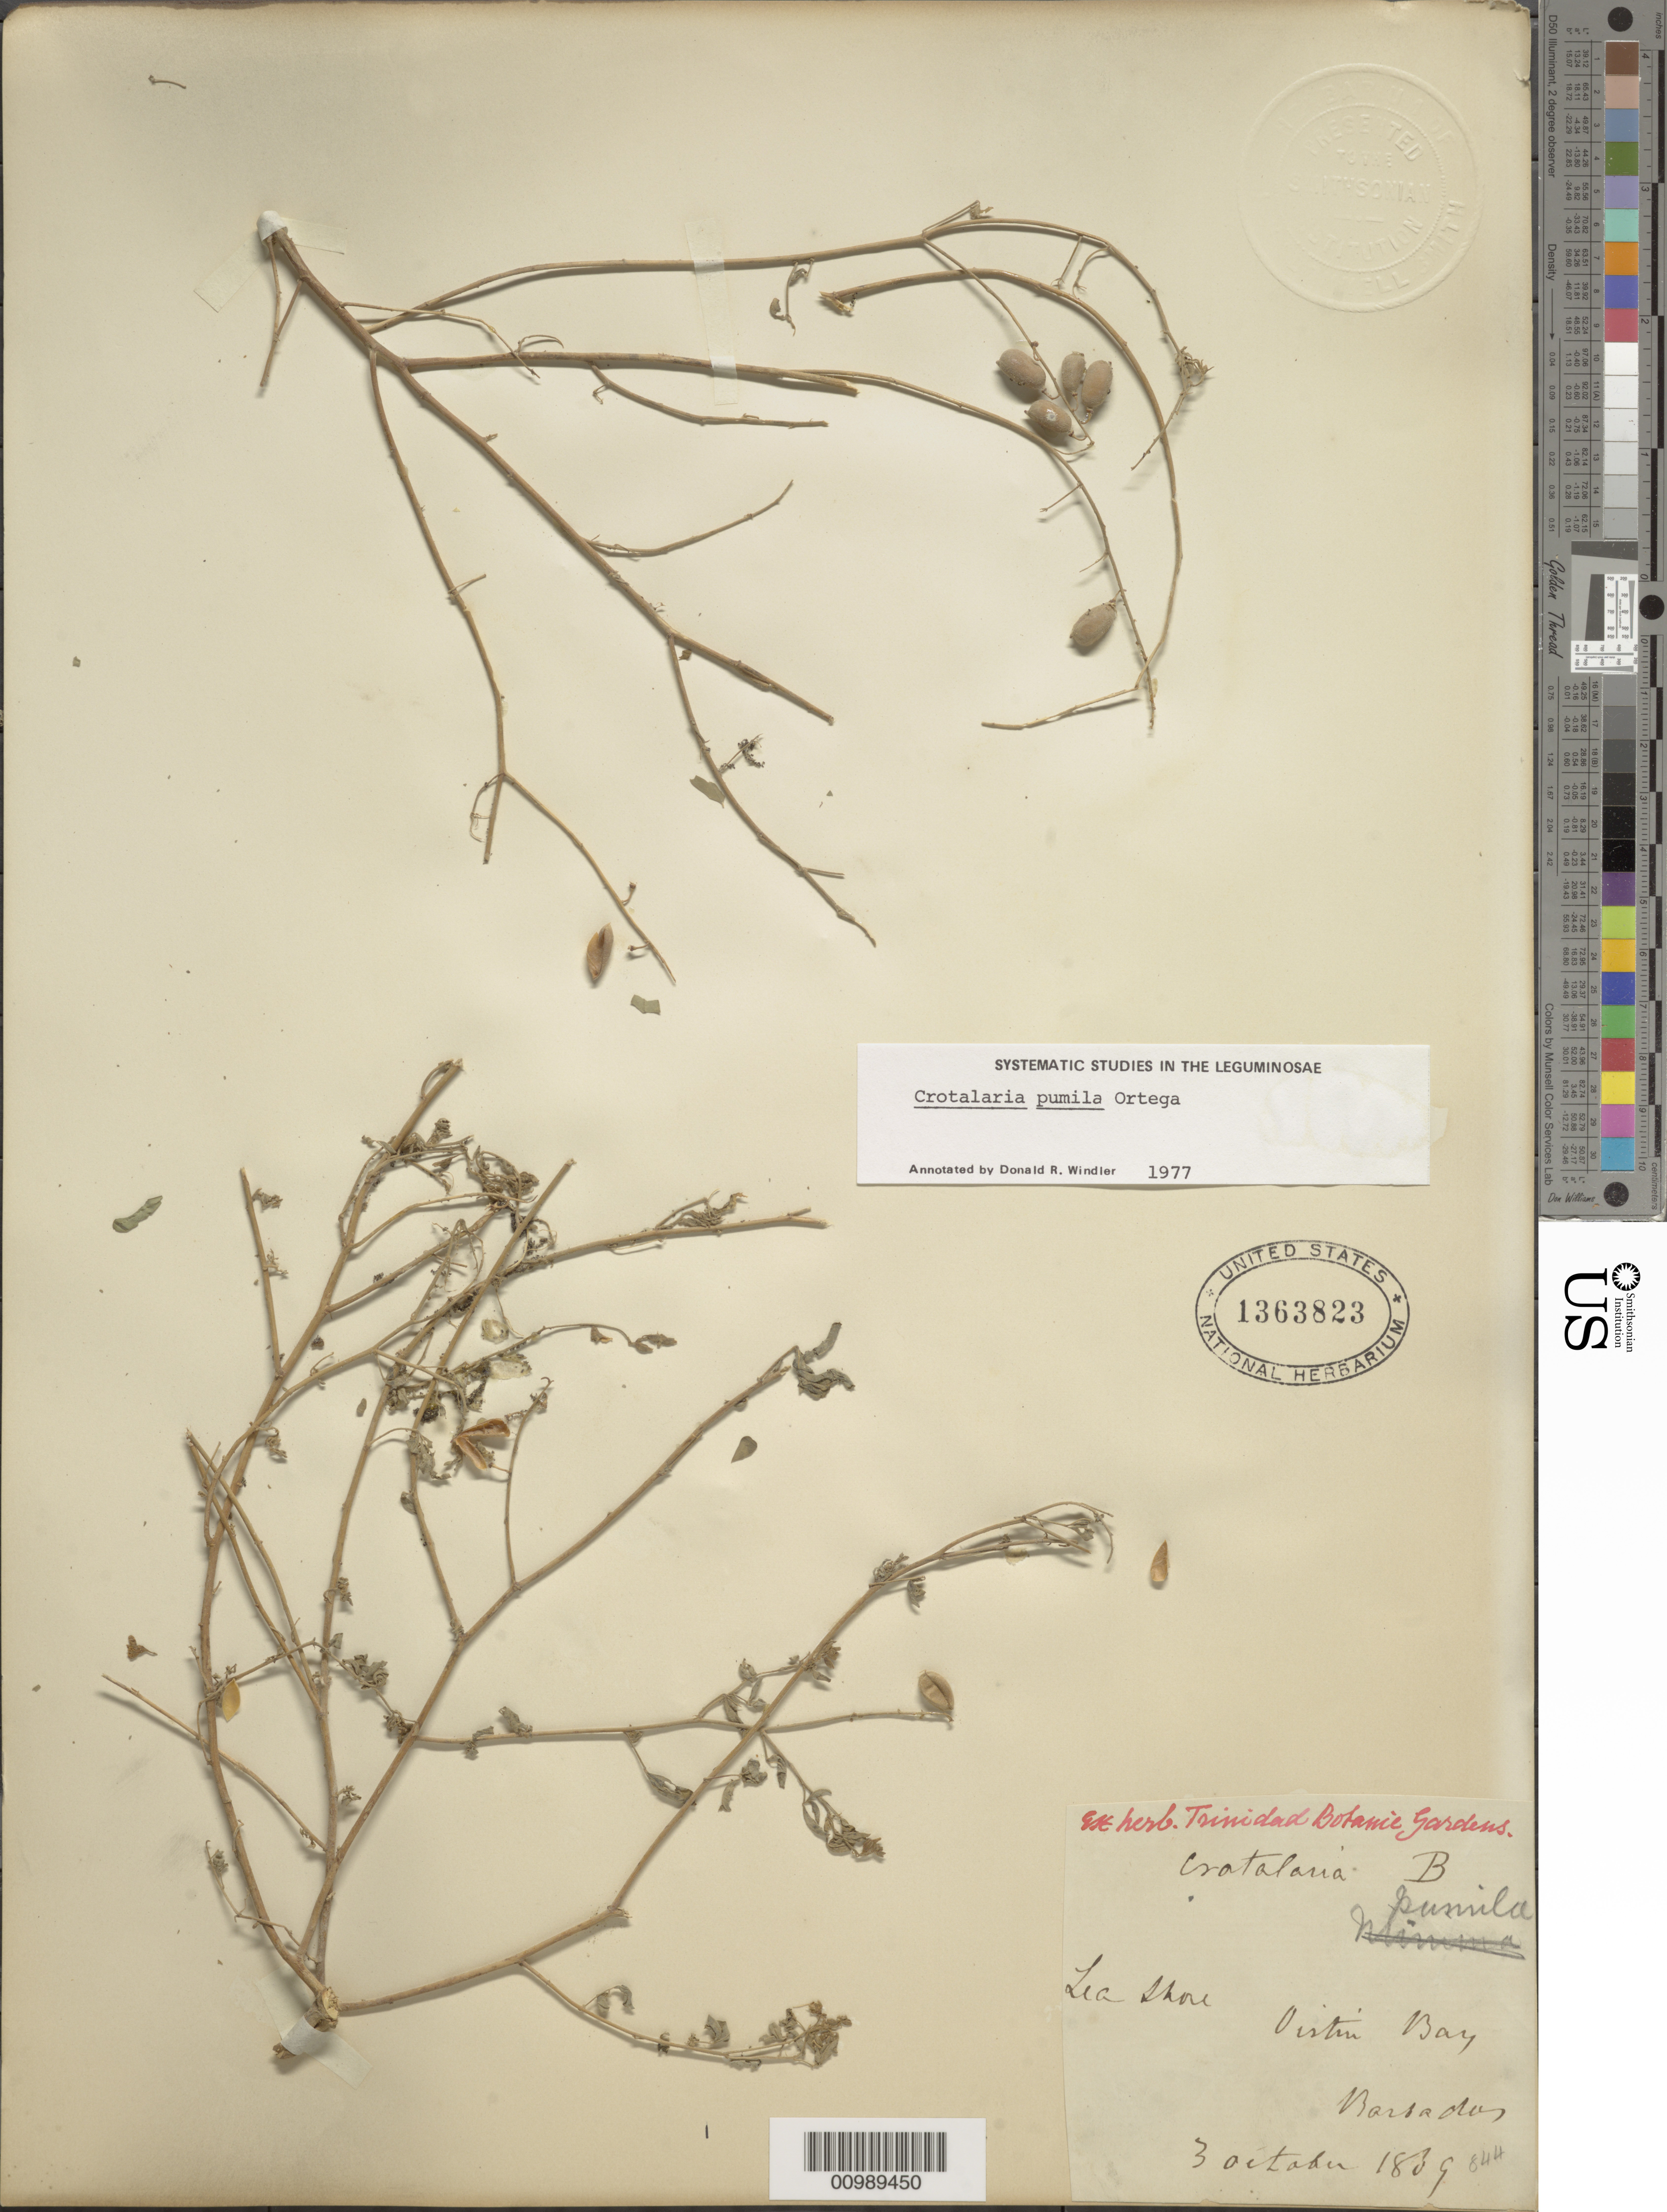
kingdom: Plantae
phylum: Tracheophyta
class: Magnoliopsida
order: Fabales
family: Fabaceae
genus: Crotalaria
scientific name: Crotalaria pumila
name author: Ortega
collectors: ex herb. Bot. Sta. Barbados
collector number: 844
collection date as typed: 03 Oct 1889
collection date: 1889-10-03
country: Barbados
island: Barbados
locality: Oirton Bay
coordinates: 0 N, 0 E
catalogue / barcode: US 1363823